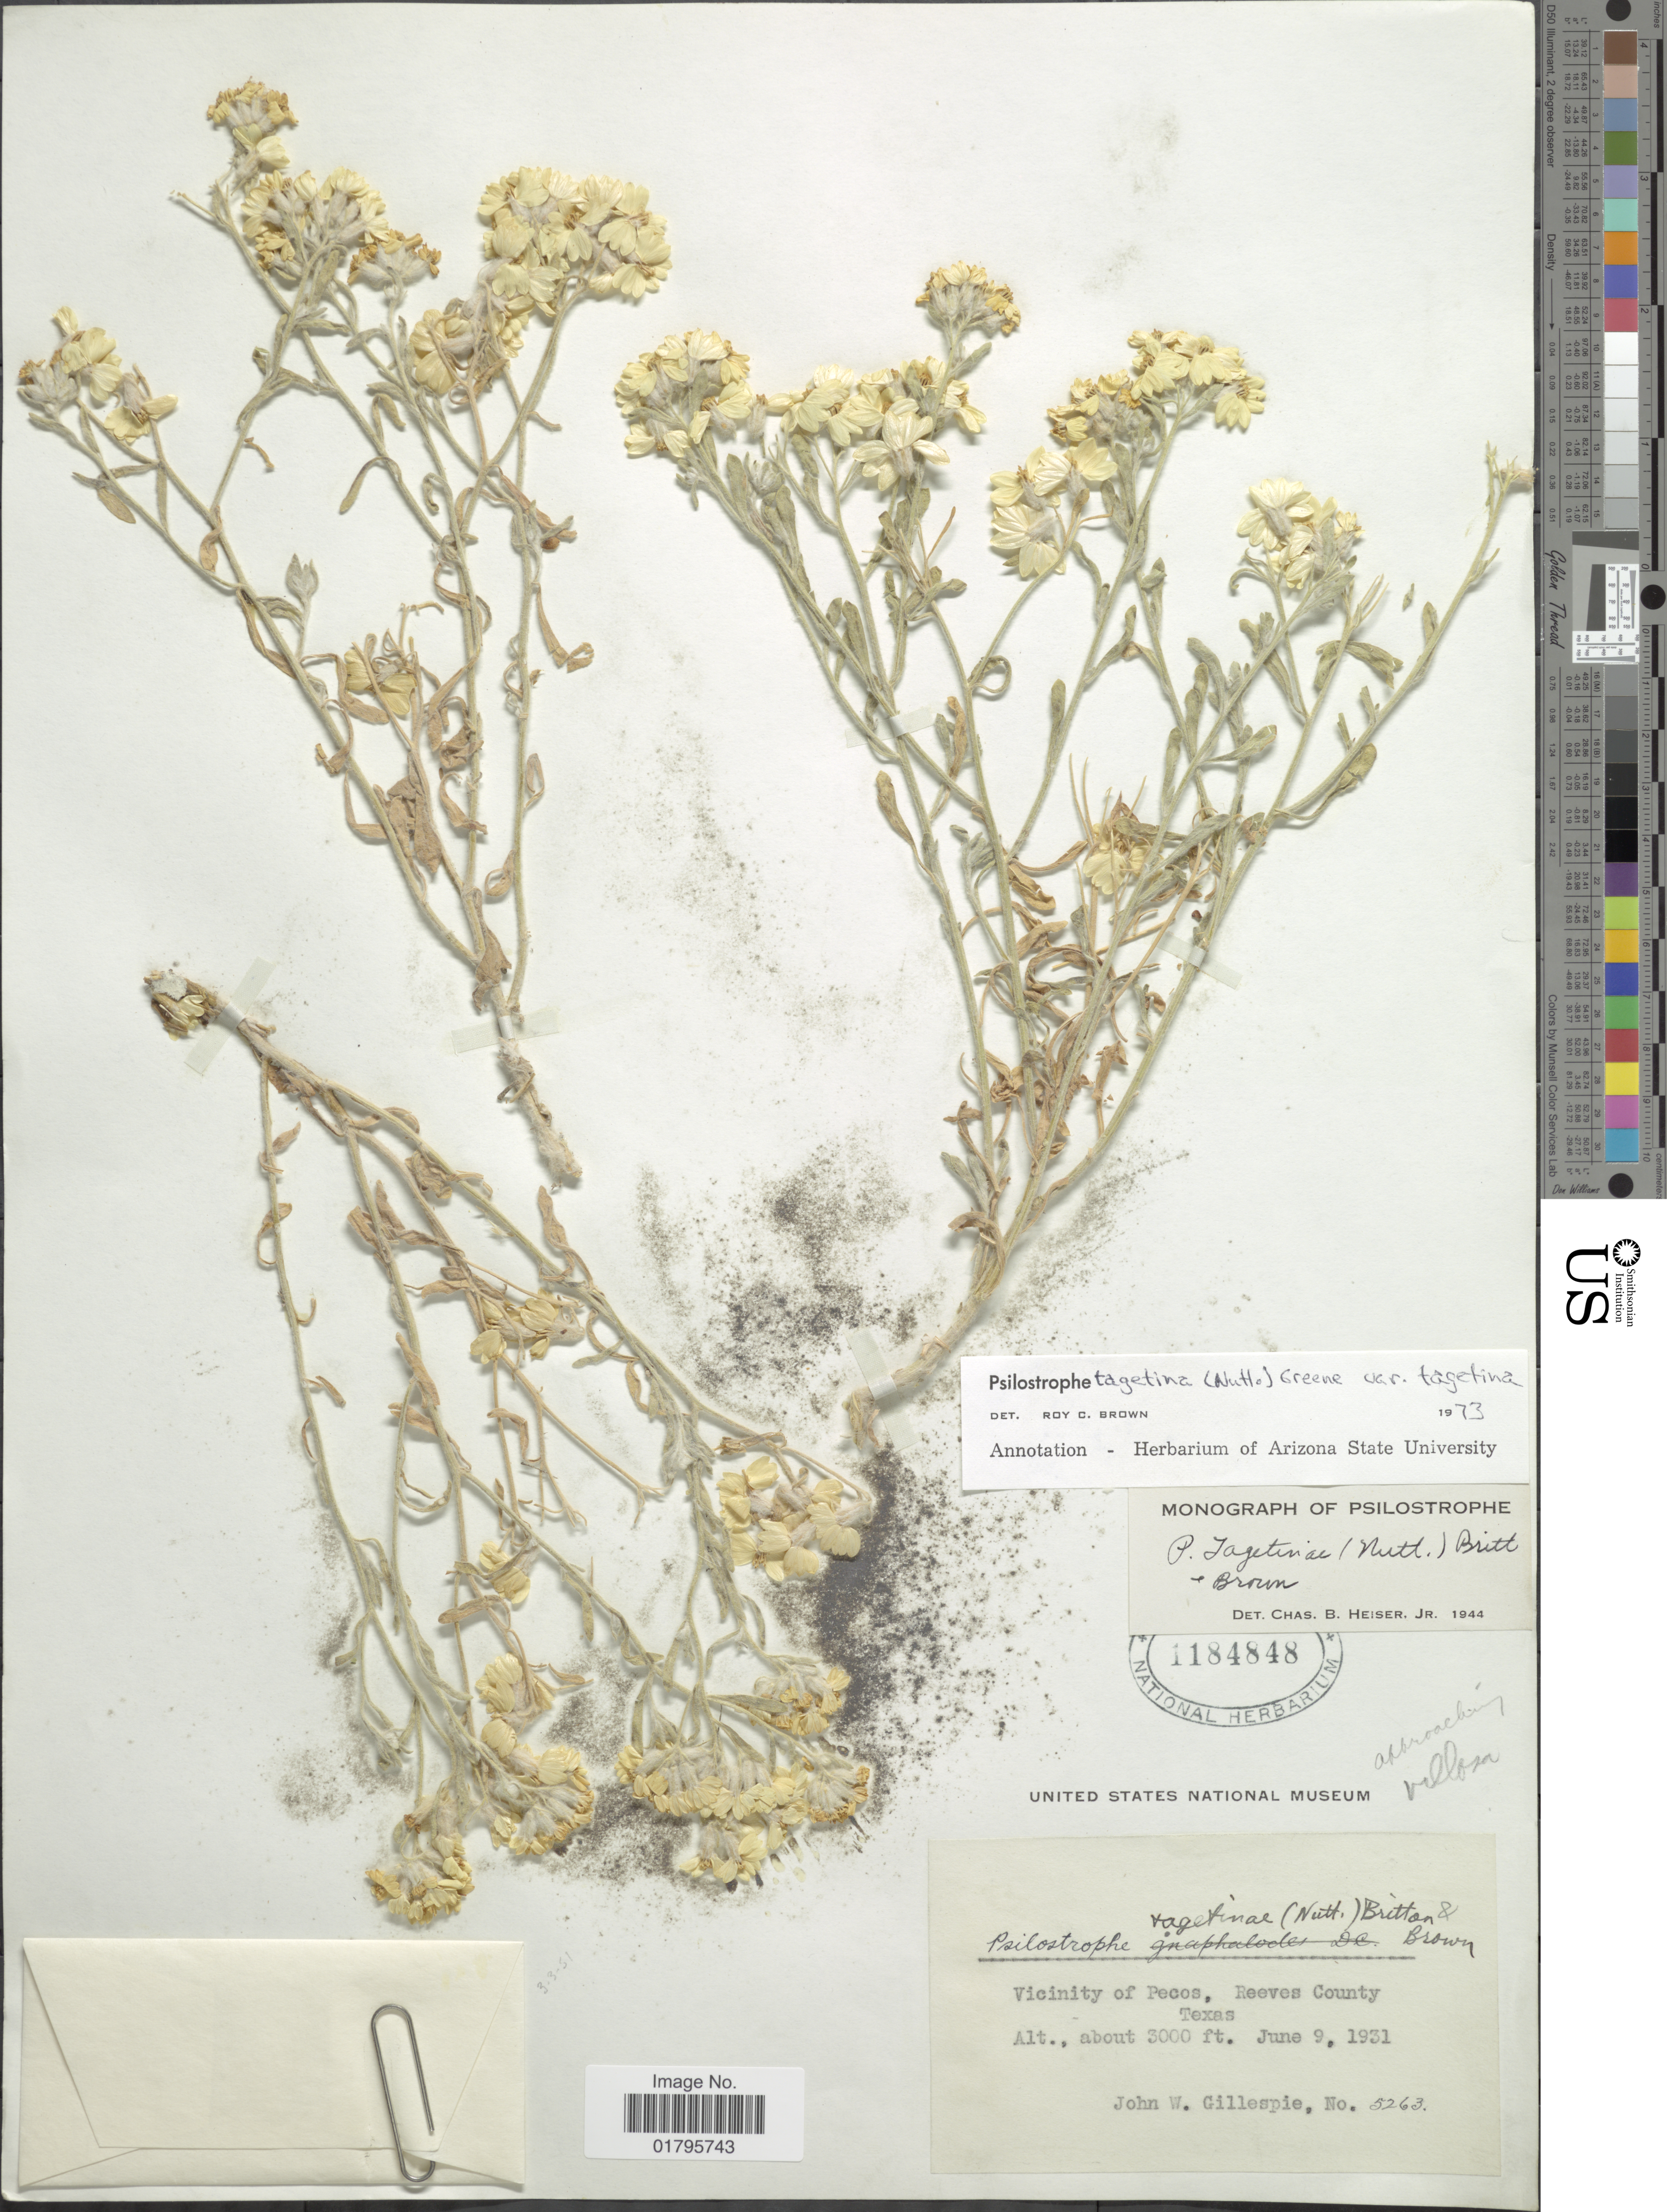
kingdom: Plantae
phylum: Tracheophyta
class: Magnoliopsida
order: Asterales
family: Asteraceae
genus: Psilostrophe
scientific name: Psilostrophe tagetina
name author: (Nutt.) Greene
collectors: J. W. Gillespie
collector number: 5263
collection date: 1931-06-09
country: United States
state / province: Texas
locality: Vicinity of Pecos, Reeves County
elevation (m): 914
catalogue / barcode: US 1184848